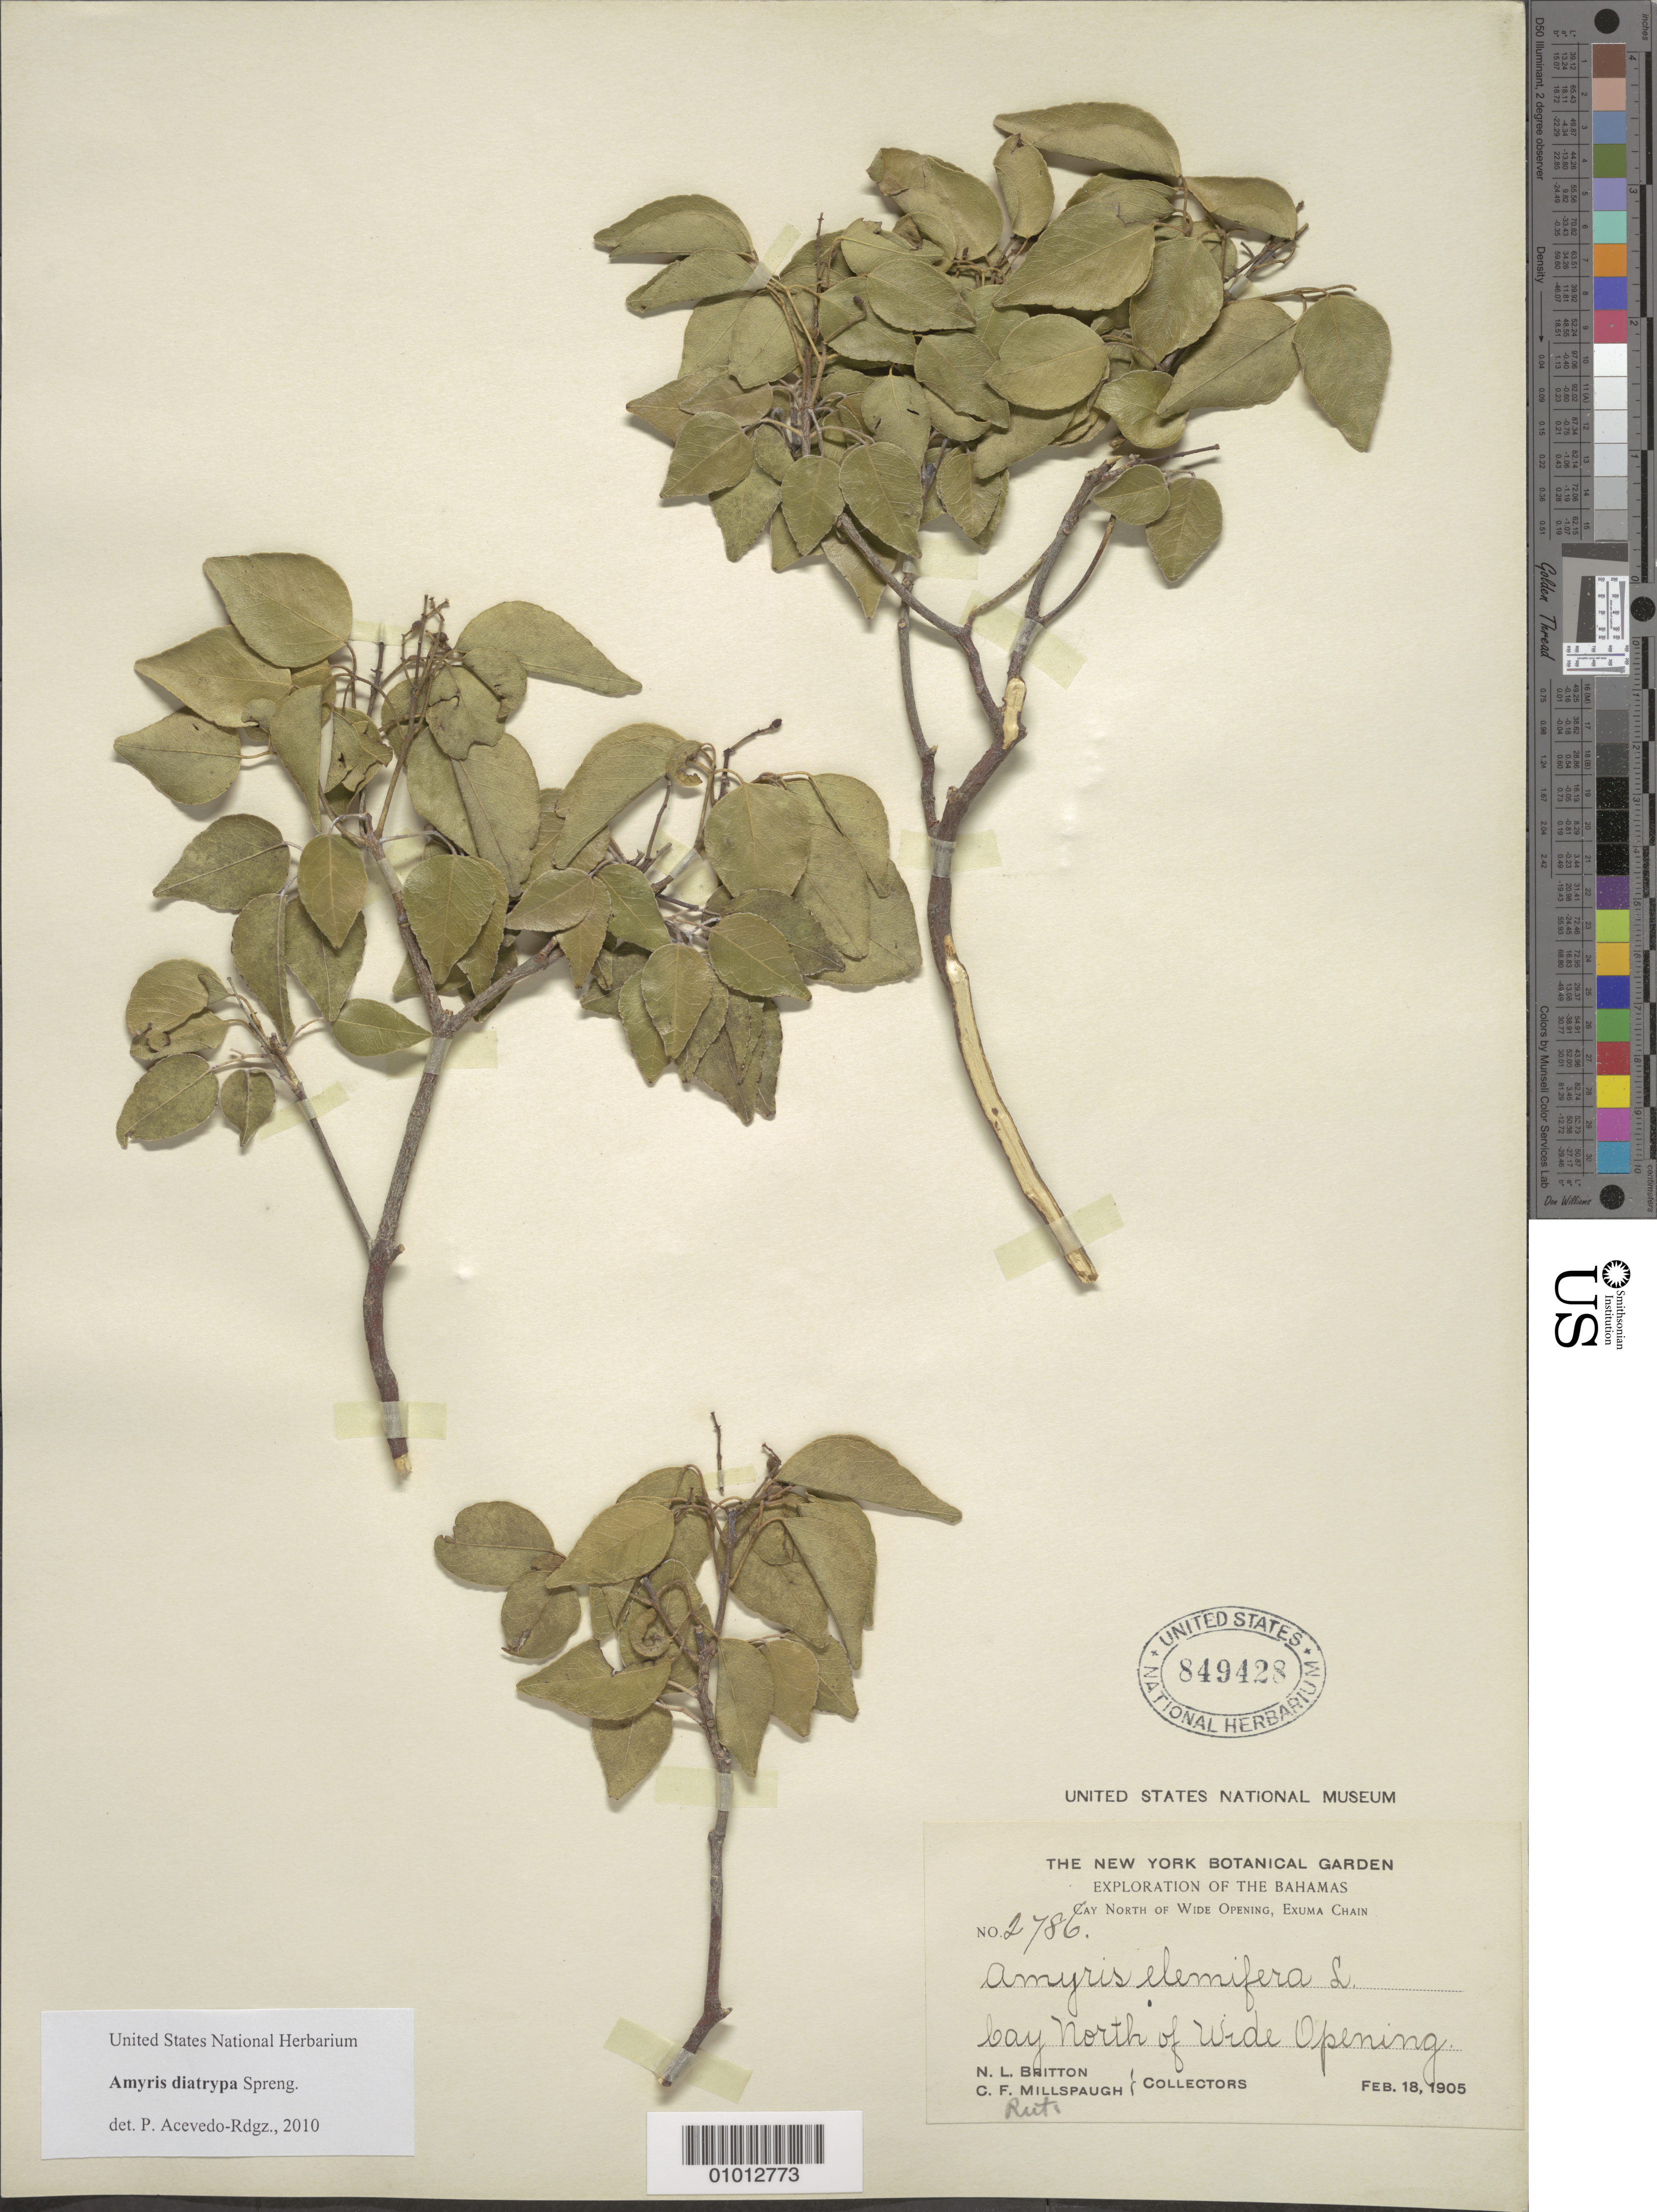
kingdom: Plantae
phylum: Tracheophyta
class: Magnoliopsida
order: Sapindales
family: Rutaceae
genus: Amyris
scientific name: Amyris diatrypa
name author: Spreng.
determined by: Acevedo-Rodríguez, P., (BOT), Smithsonian Institution - National Museum of Natural History (UNITED STATES)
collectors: N. Britton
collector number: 2786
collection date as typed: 18 Feb 1905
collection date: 1905-02-18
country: Bahamas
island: Exuma Chain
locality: Cay North of Wide Opening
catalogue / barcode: US 849428